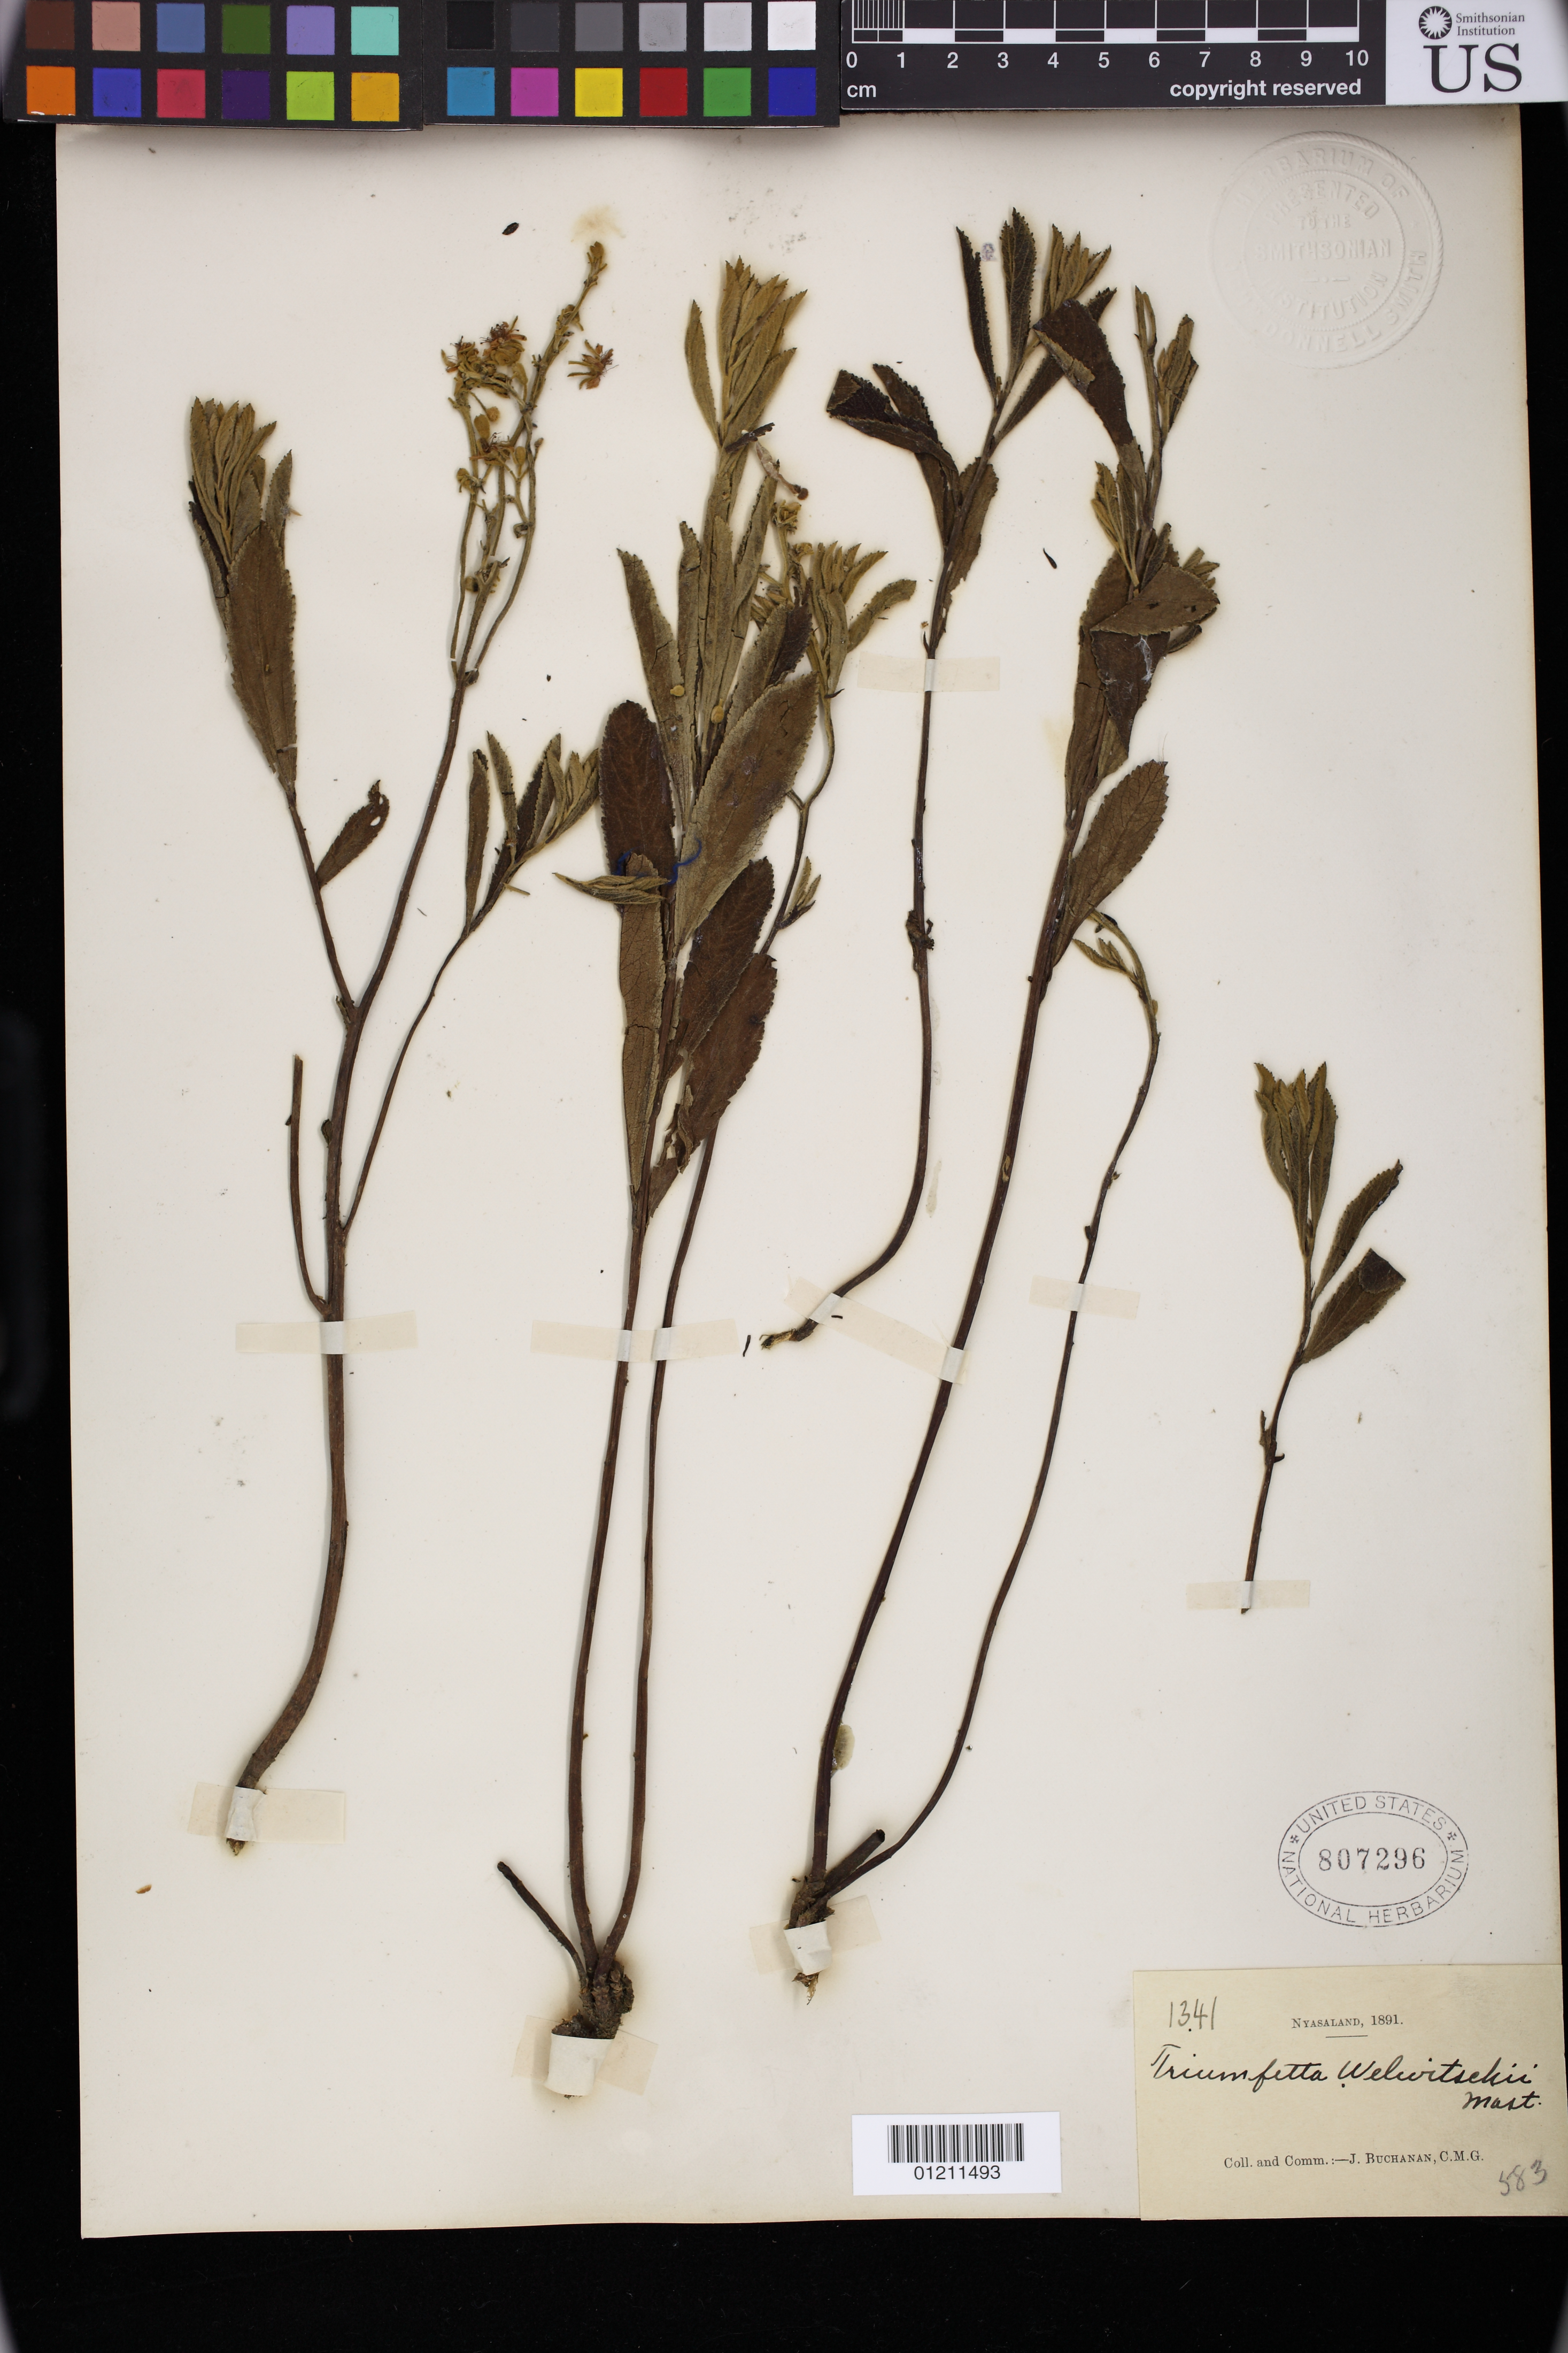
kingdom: Plantae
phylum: Tracheophyta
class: Magnoliopsida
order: Malvales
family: Malvaceae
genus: Triumfetta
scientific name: Triumfetta welwitschii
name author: Mast.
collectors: J. Buchanan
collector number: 1341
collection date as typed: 1891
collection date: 1891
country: Malawi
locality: Nyasaland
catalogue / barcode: US 807296